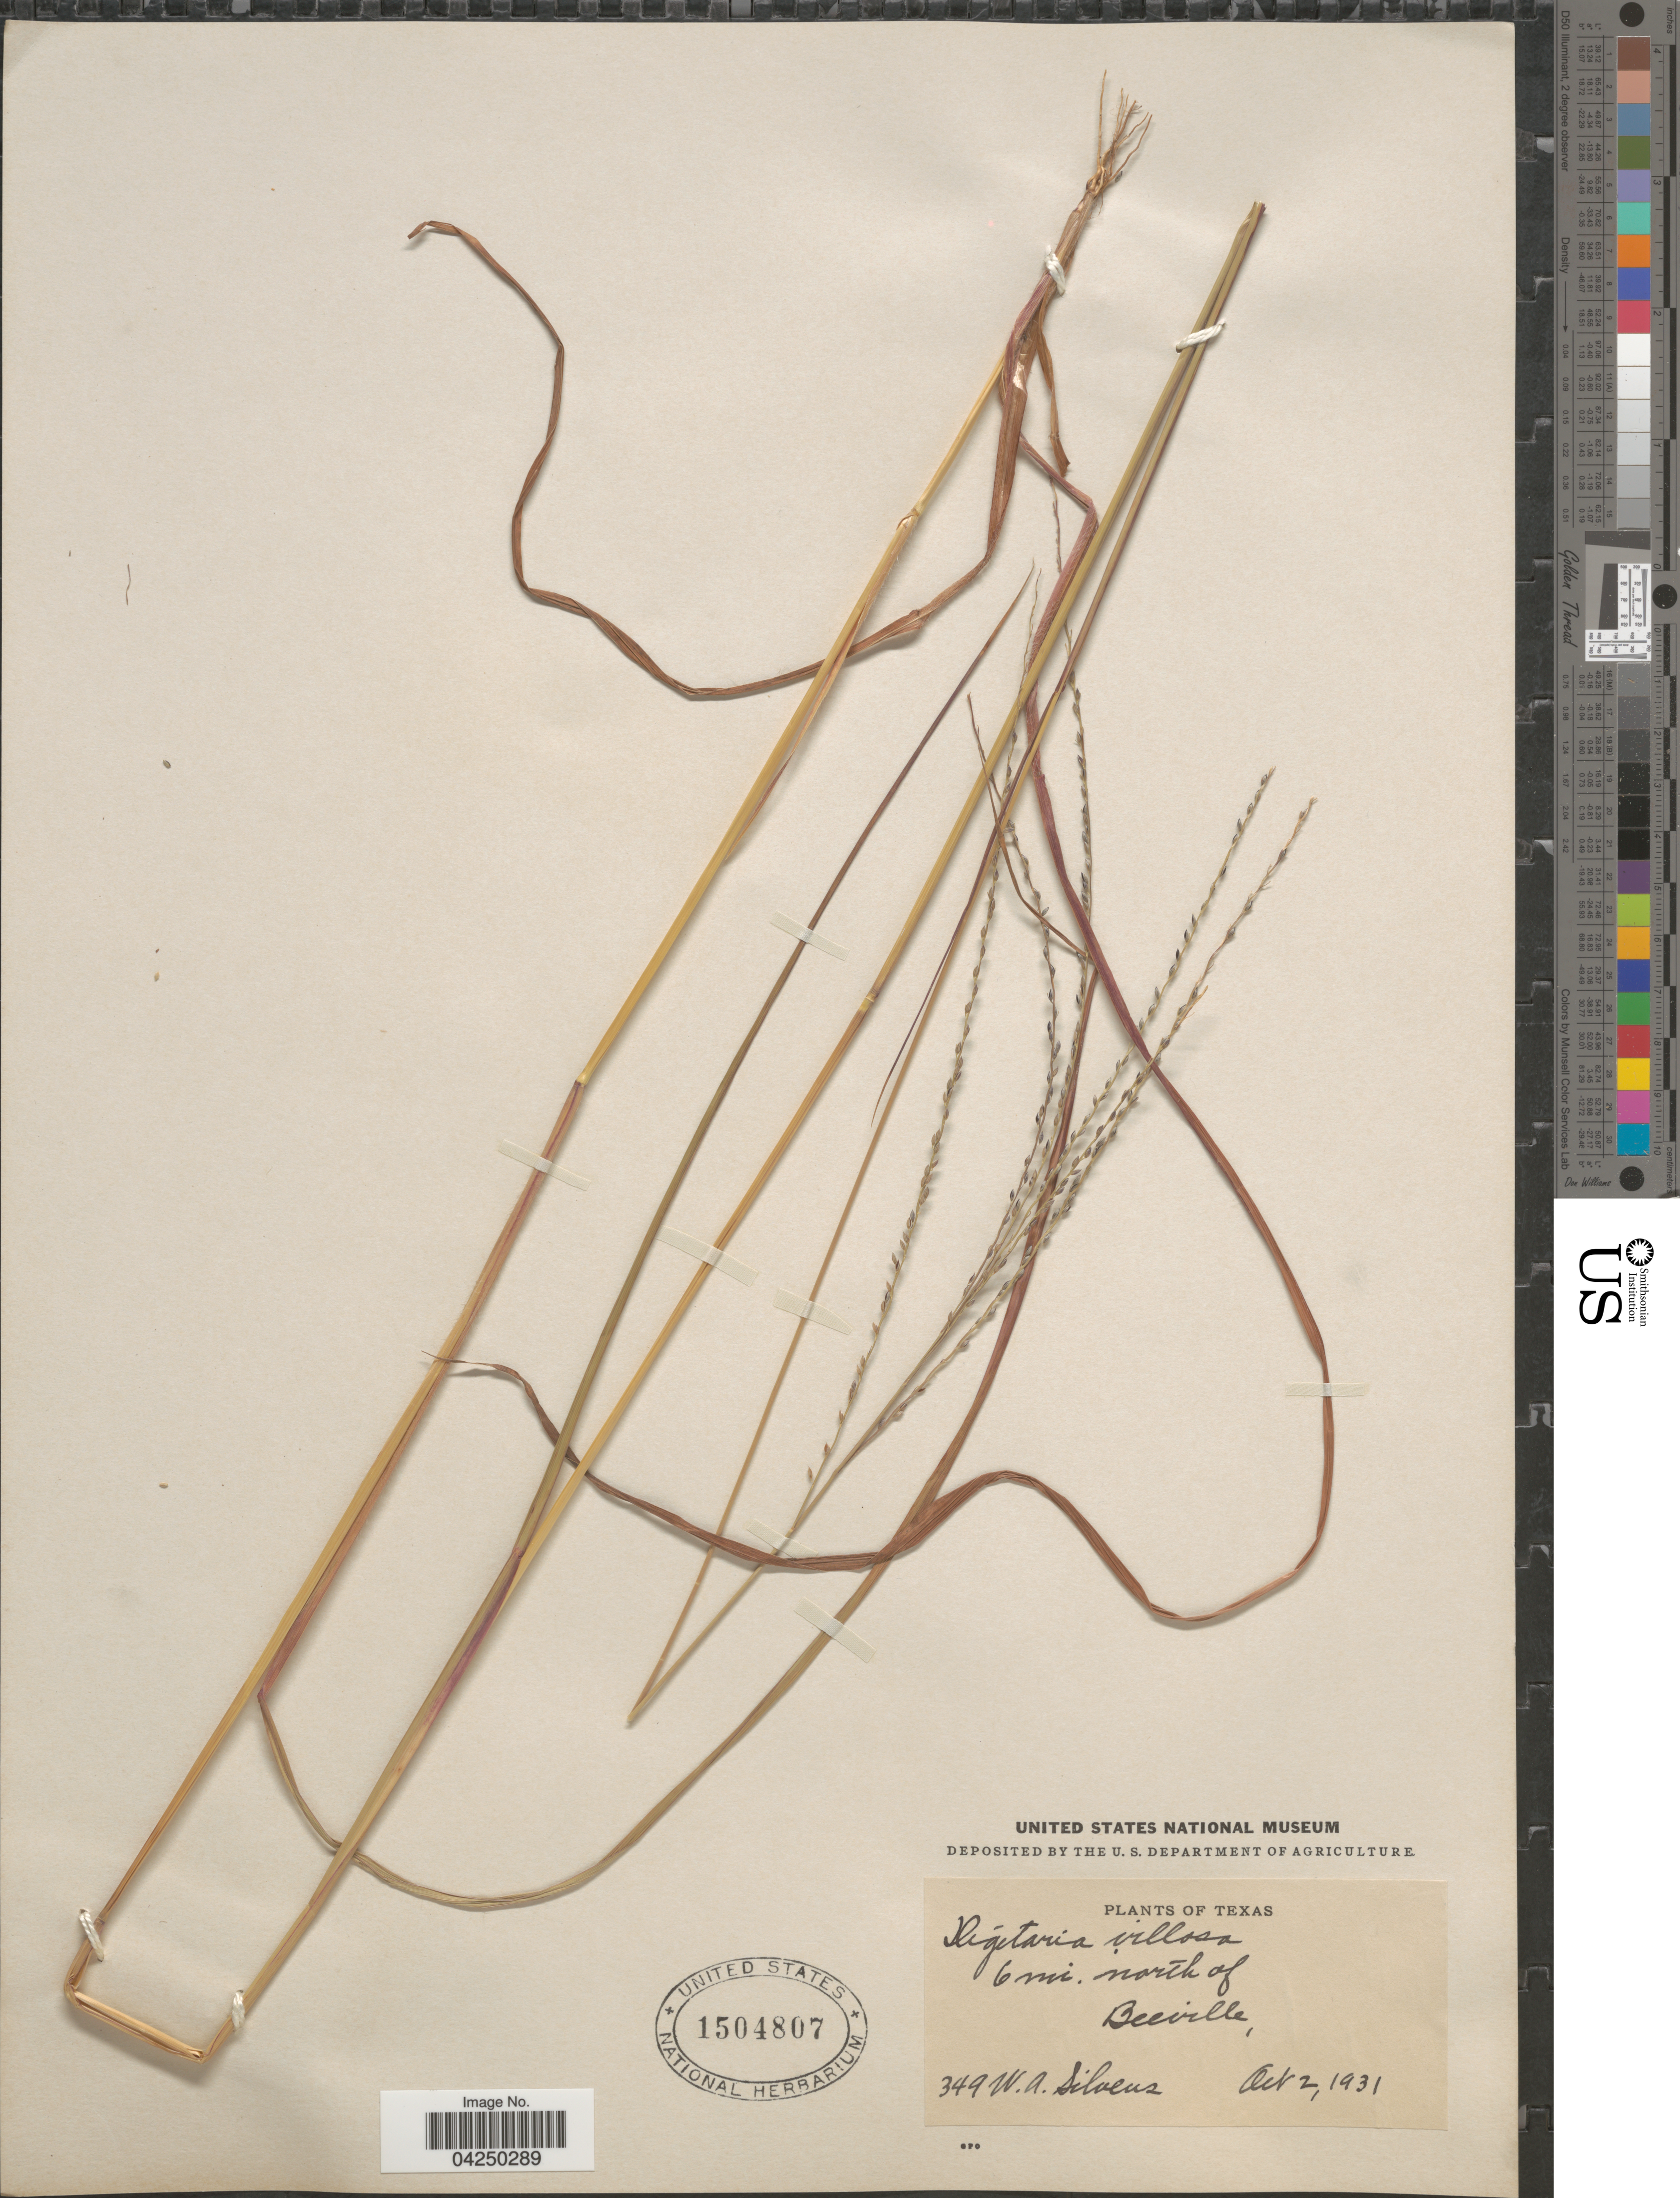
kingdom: Plantae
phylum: Tracheophyta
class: Liliopsida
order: Poales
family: Poaceae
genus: Digitaria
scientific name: Digitaria villosa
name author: (Walter) Pers.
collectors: W. Silveus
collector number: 349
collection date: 1931-10-02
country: United States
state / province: Texas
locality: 6 mi. north of Beeville.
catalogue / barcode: US 1504807